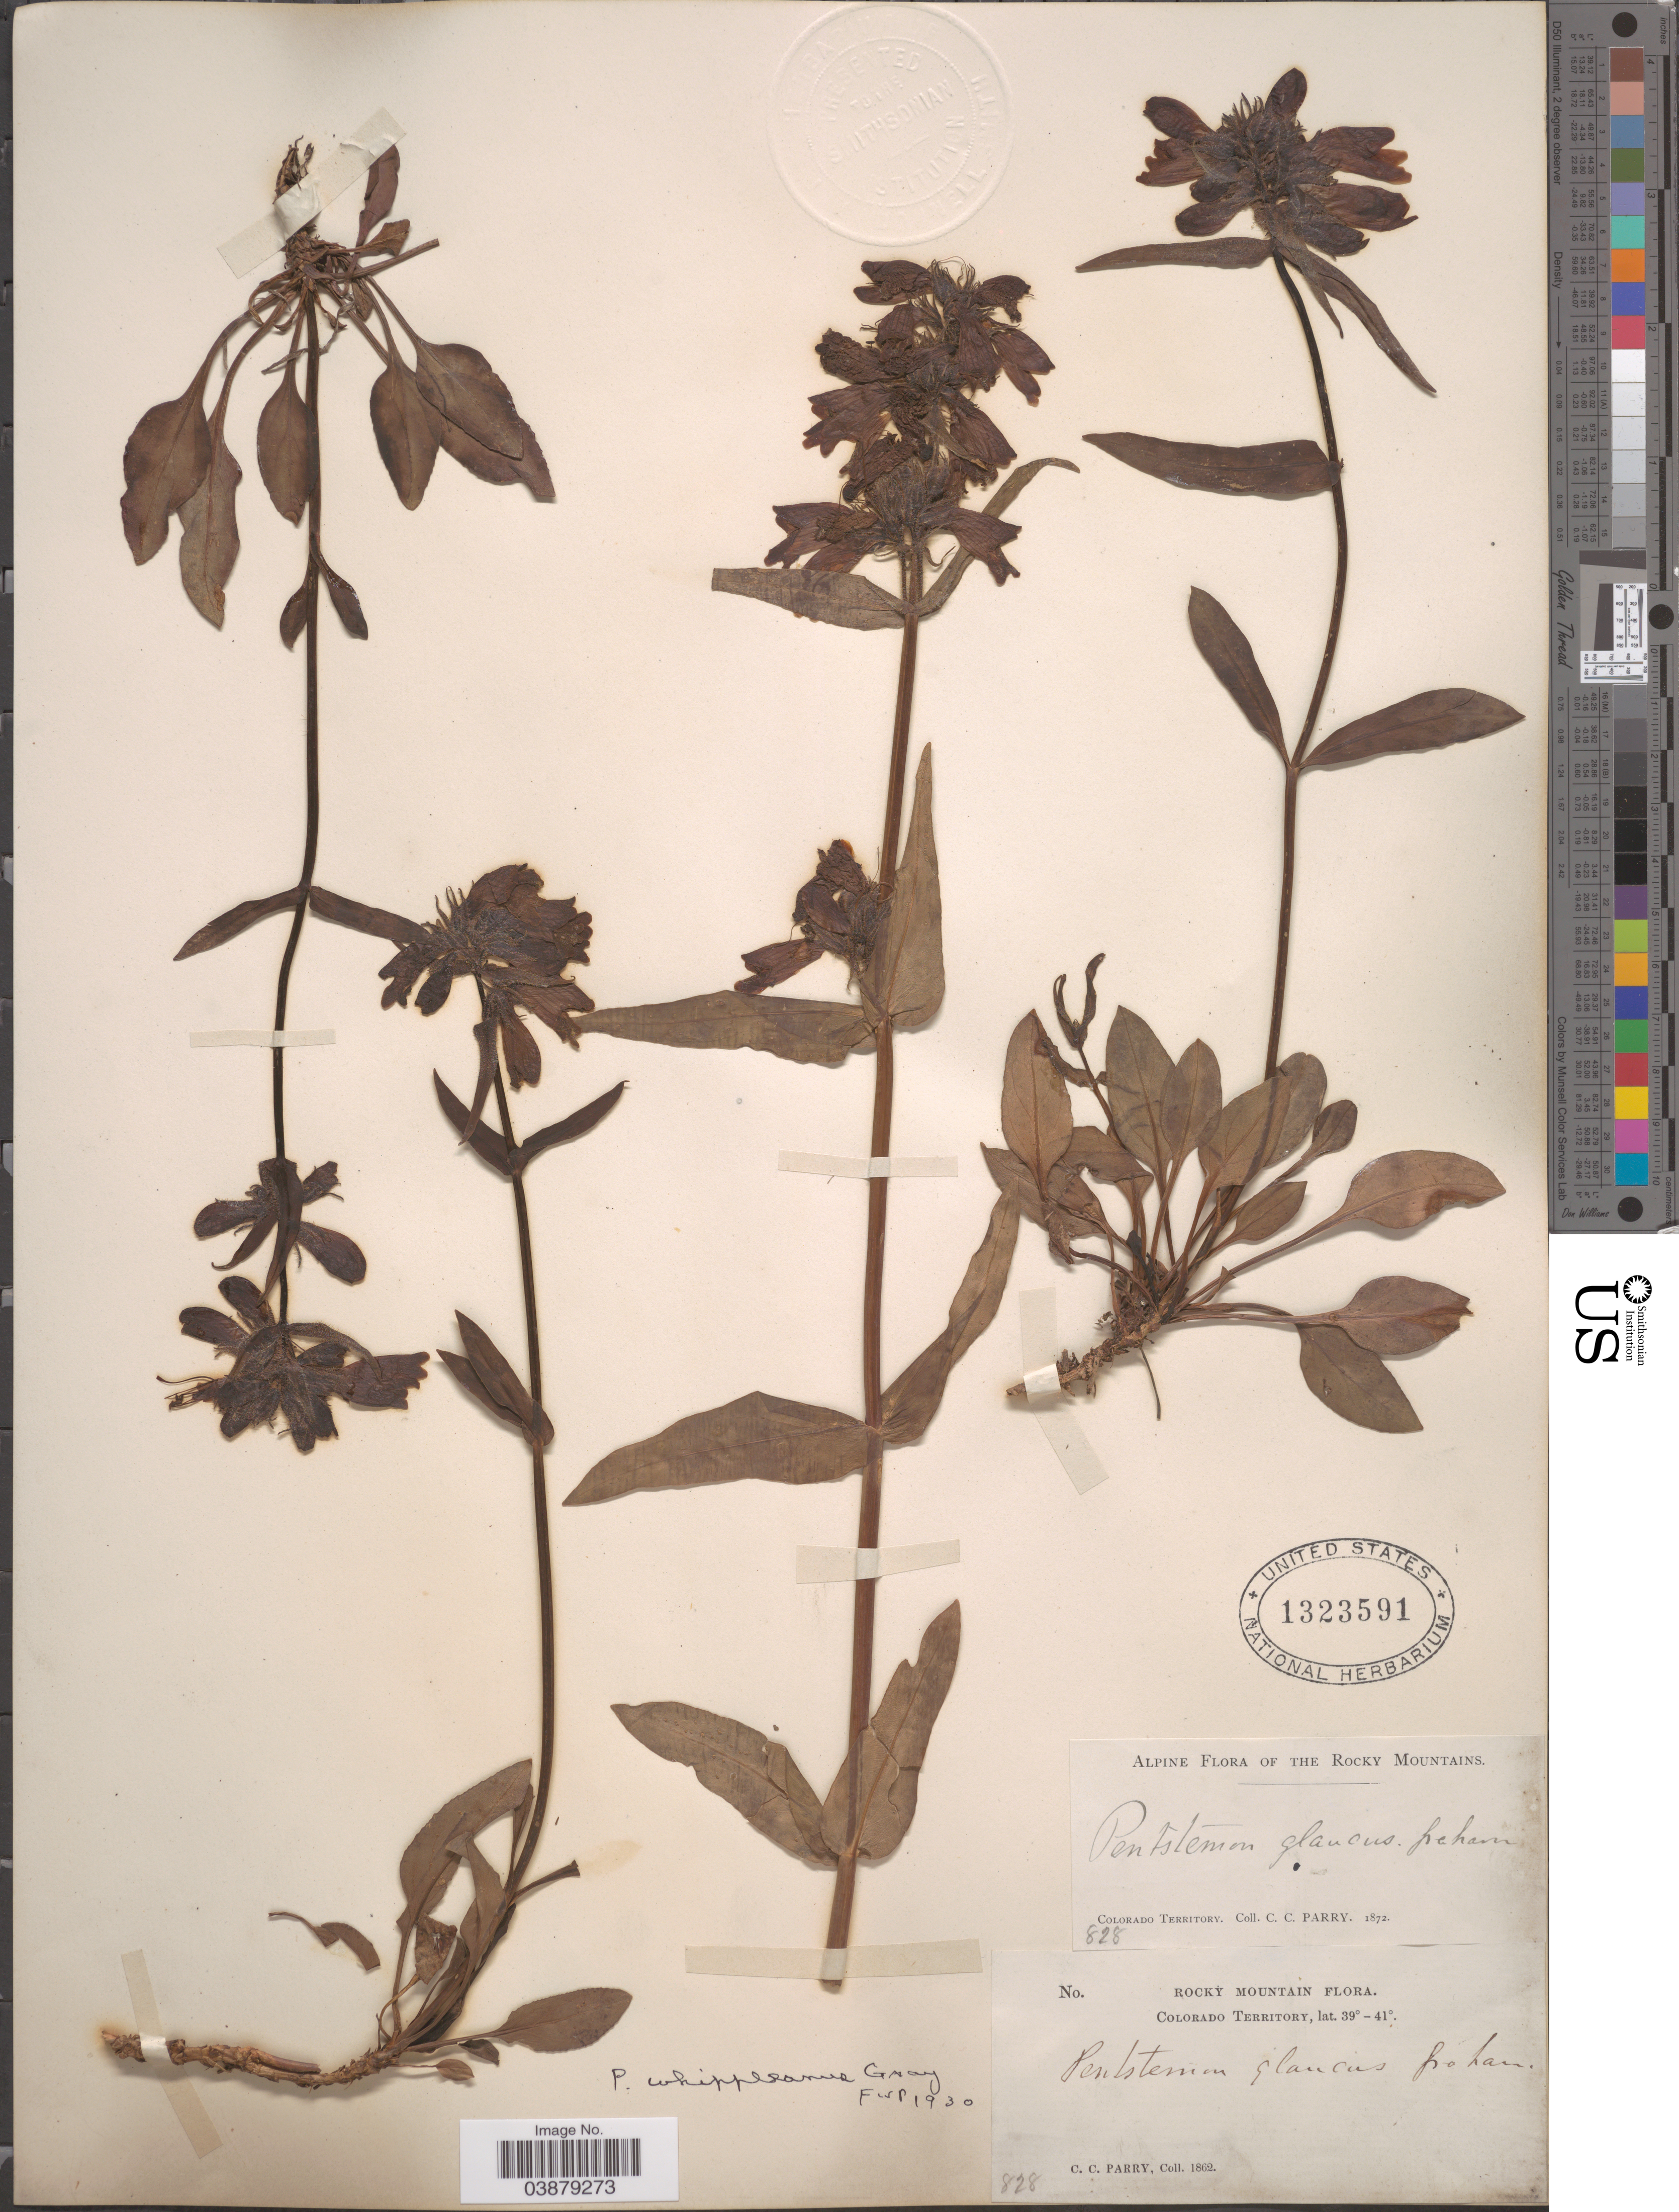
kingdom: Plantae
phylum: Tracheophyta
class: Magnoliopsida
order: Lamiales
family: Plantaginaceae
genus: Penstemon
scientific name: Penstemon whippleanus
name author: A. Gray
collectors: C. C. Parry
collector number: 828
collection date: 1862/1872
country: United States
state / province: Colorado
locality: Rocky Mountain. Colorado Territory.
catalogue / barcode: US 1323591